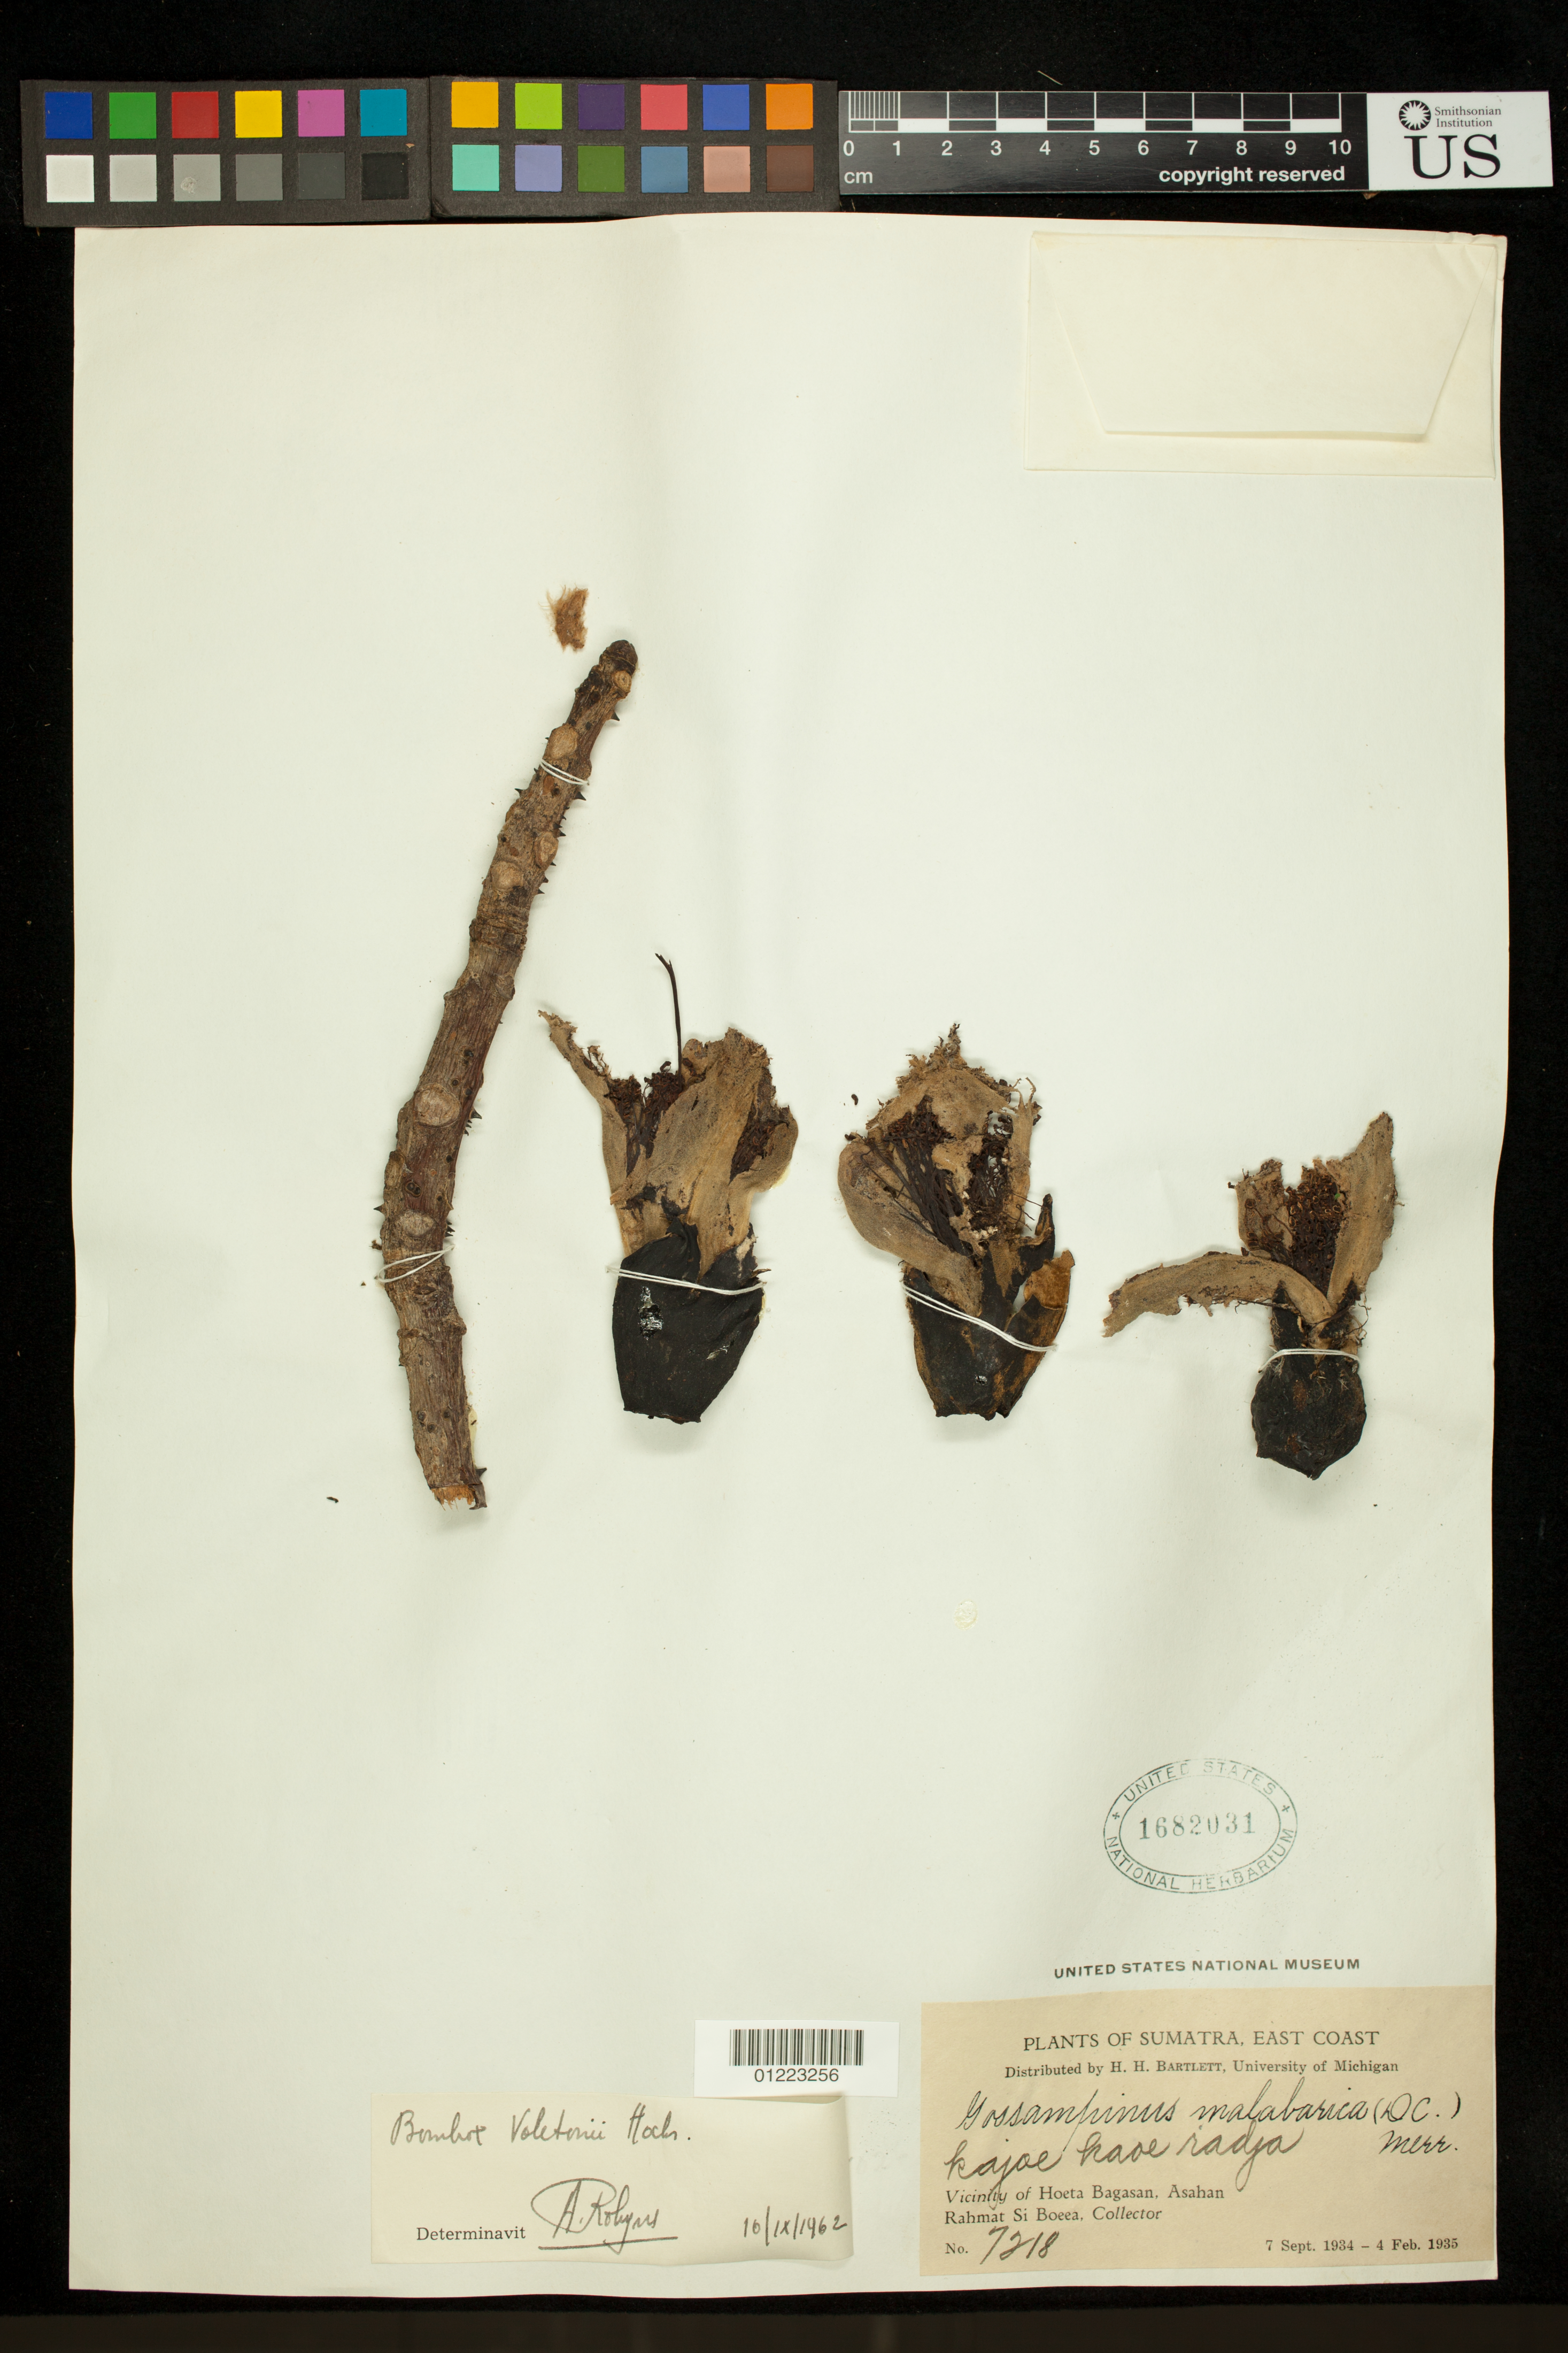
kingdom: Plantae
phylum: Tracheophyta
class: Magnoliopsida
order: Malvales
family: Malvaceae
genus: Bombax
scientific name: Bombax valetonii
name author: Hochr.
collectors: Rahmat Si Boeea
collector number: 7218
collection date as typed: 1934-09-7 to 1935-02-4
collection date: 1934-09-07/1935-02-04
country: Indonesia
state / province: Sumatra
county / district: Sumatera Utara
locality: Sumatra, East coast. Vicinity of Hoeta Bagasan, Asahan.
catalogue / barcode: US 1682031